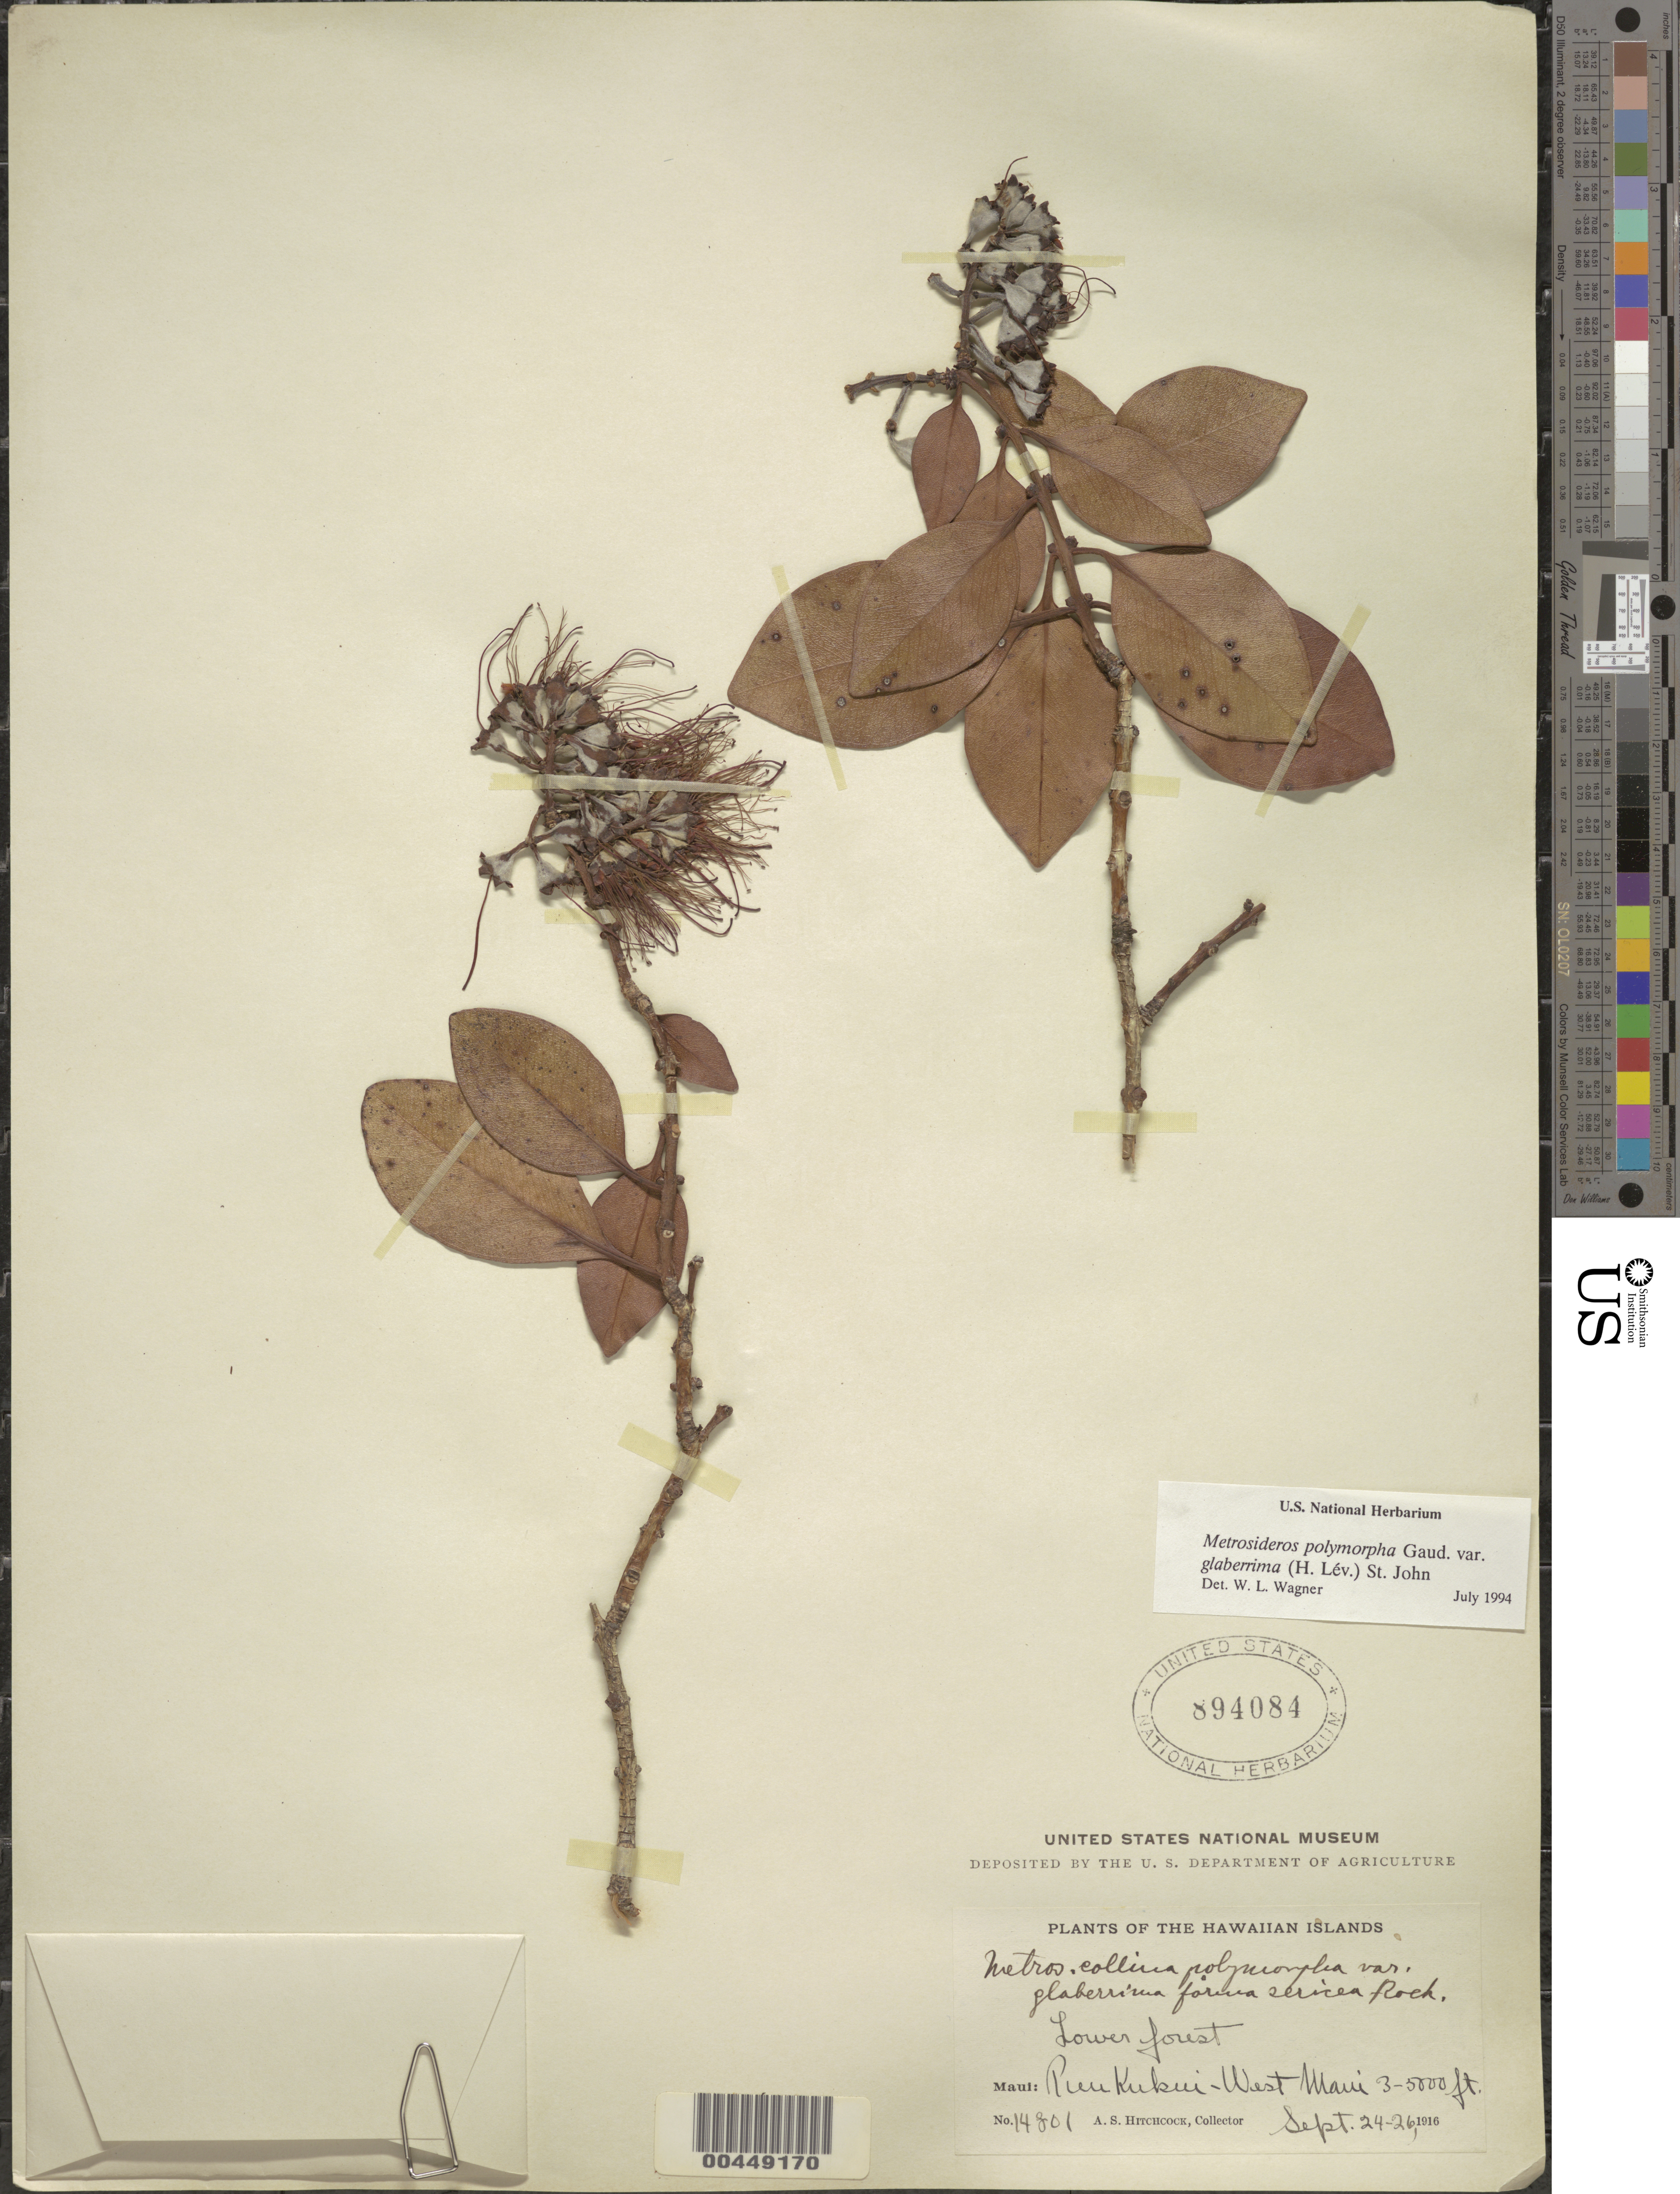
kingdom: Plantae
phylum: Tracheophyta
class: Magnoliopsida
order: Myrtales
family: Myrtaceae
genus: Metrosideros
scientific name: Metrosideros polymorpha var. glaberrima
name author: (H. Lév.) H. St. John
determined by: Wagner, W. L., (BOT), Smithsonian Institution - National Museum of Natural History (UNITED STATES)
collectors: A. S. Hitchcock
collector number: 14801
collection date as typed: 24 Sep 1916 to 26 Sep 1916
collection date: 1916-09-24/1916-09-26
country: United States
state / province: Hawaii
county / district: Maui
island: Maui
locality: Puu Kukui, W Maui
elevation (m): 914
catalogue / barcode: US 894084